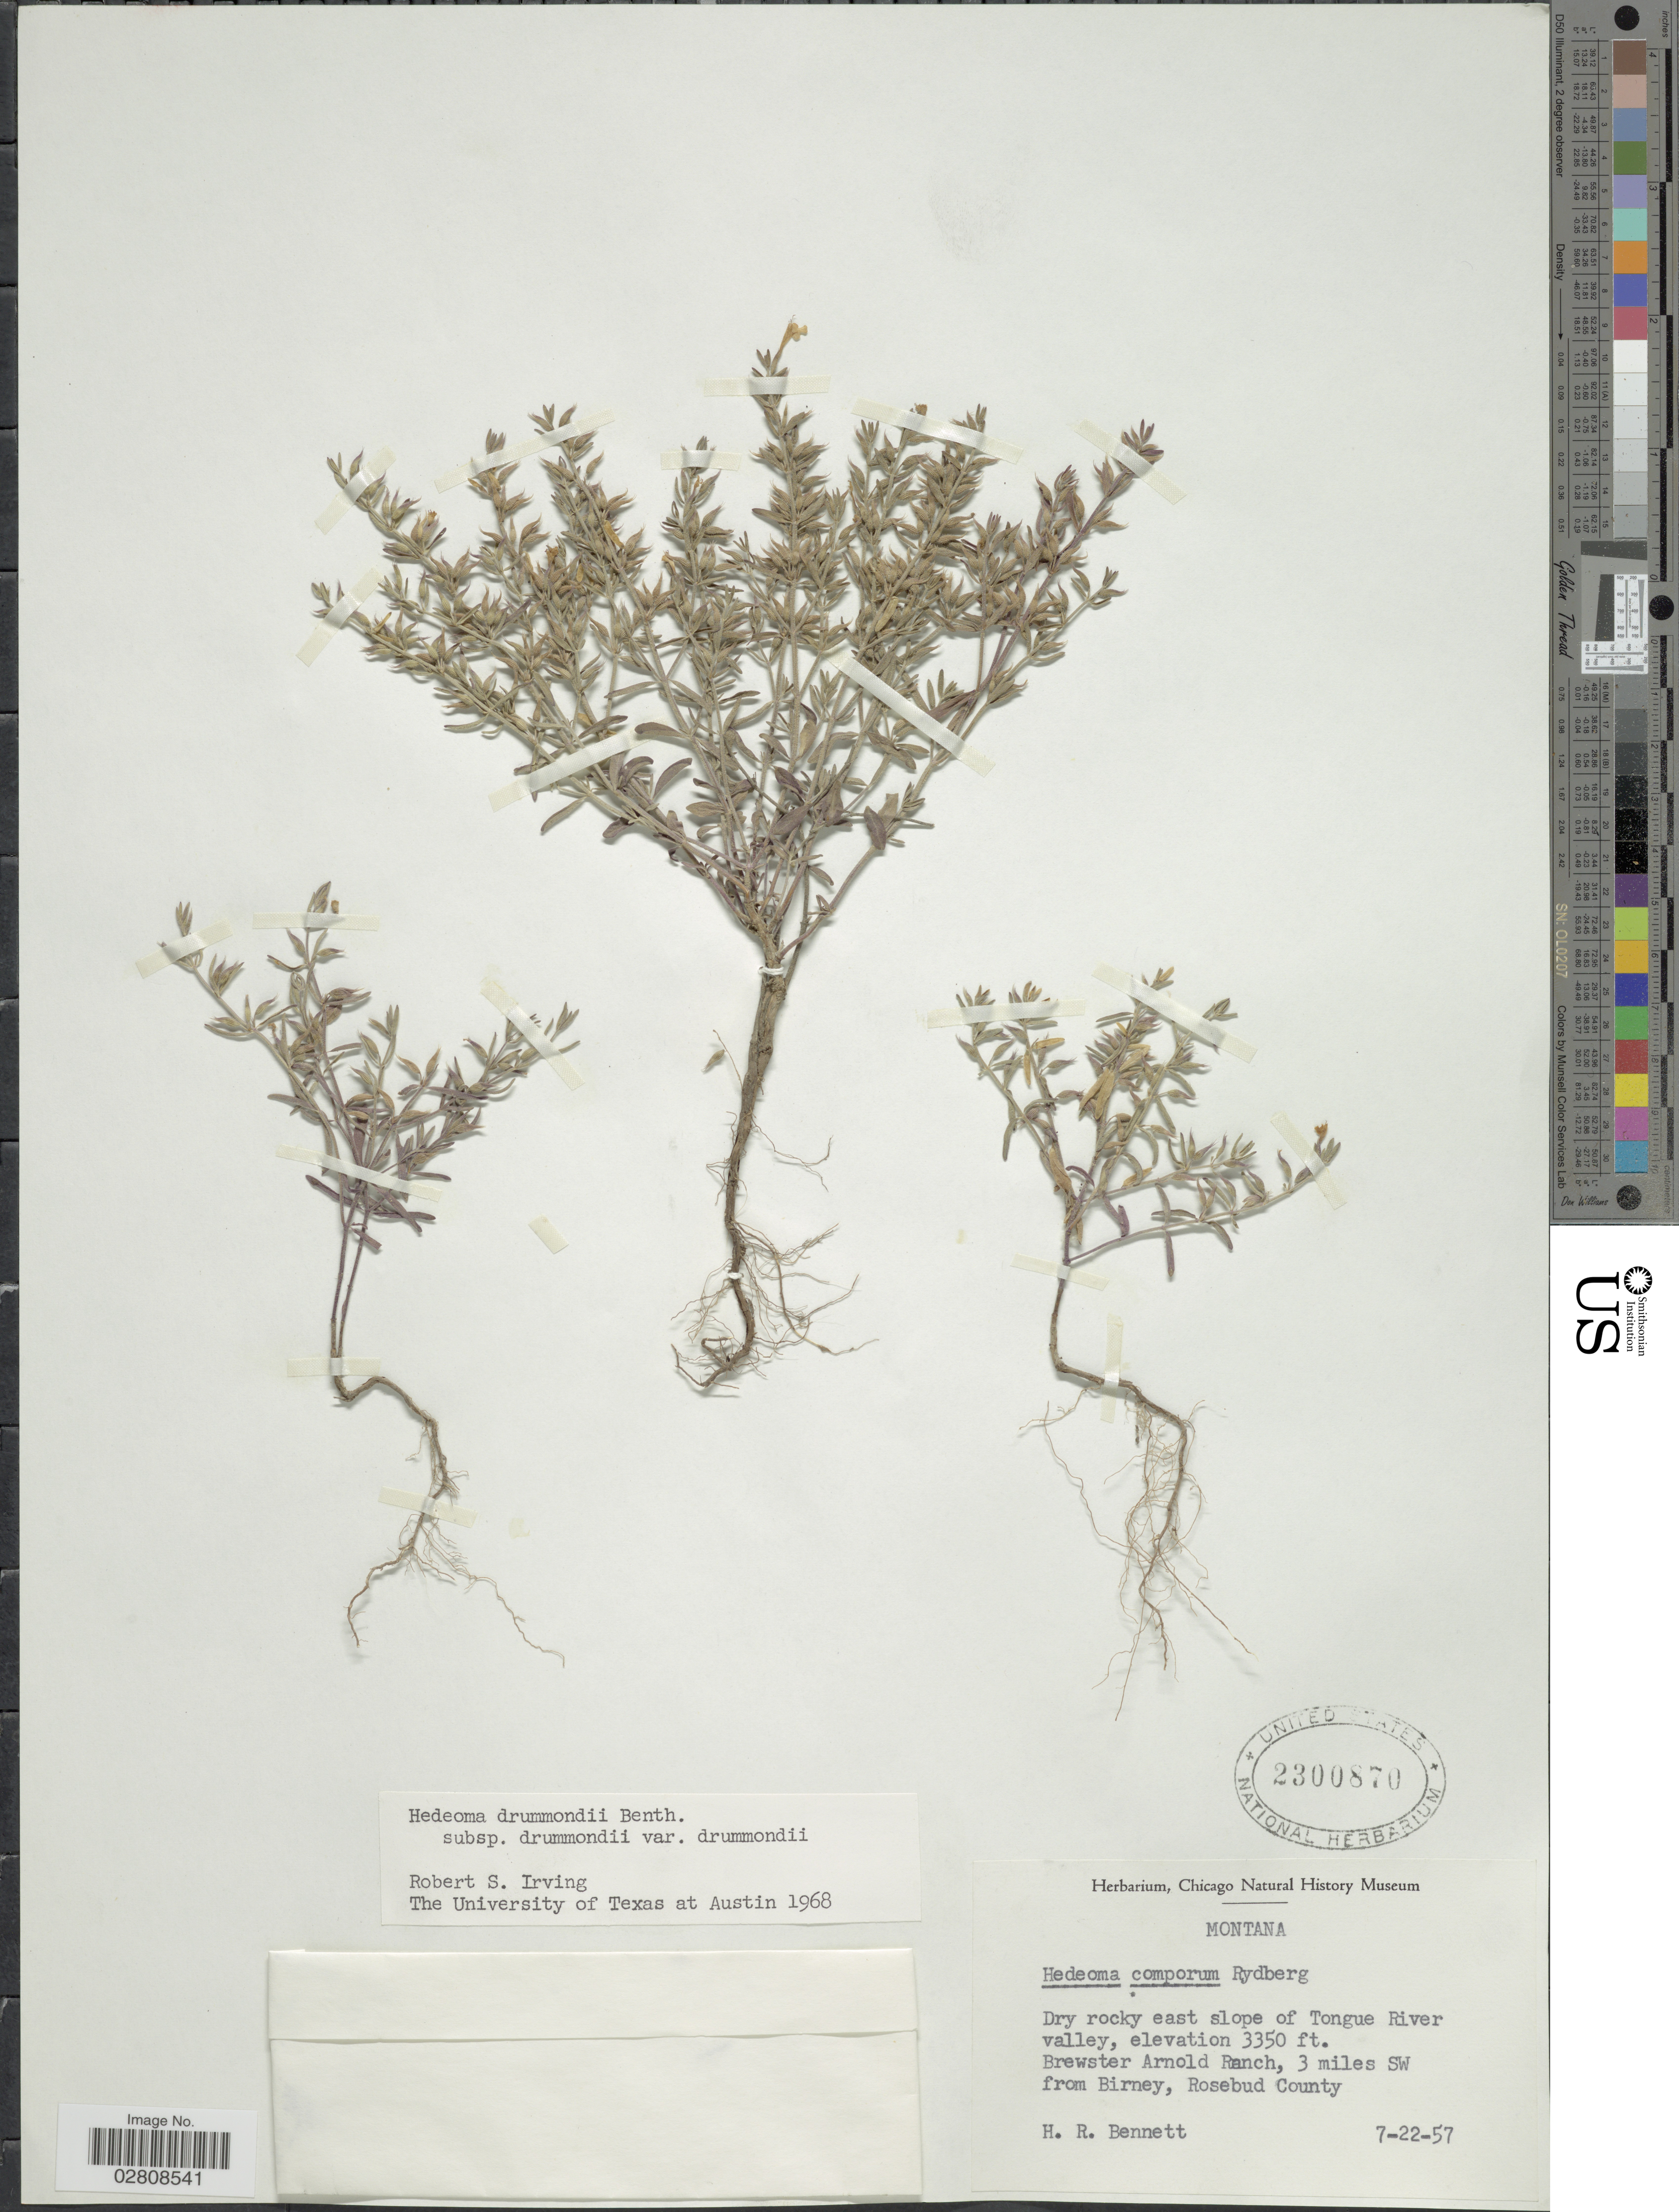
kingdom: Plantae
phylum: Tracheophyta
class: Magnoliopsida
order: Lamiales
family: Lamiaceae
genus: Hedeoma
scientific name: Hedeoma drummondii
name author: Benth.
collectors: H. R. Bennett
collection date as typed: Transcribed d/m/y: 22/7/57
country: United States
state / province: Montana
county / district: Rosebud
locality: Dry rocky east slope of Tongue River Valley. Brewster Arnold Ranch, 3 miles SW from Birney.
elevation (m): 1021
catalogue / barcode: US 2300870